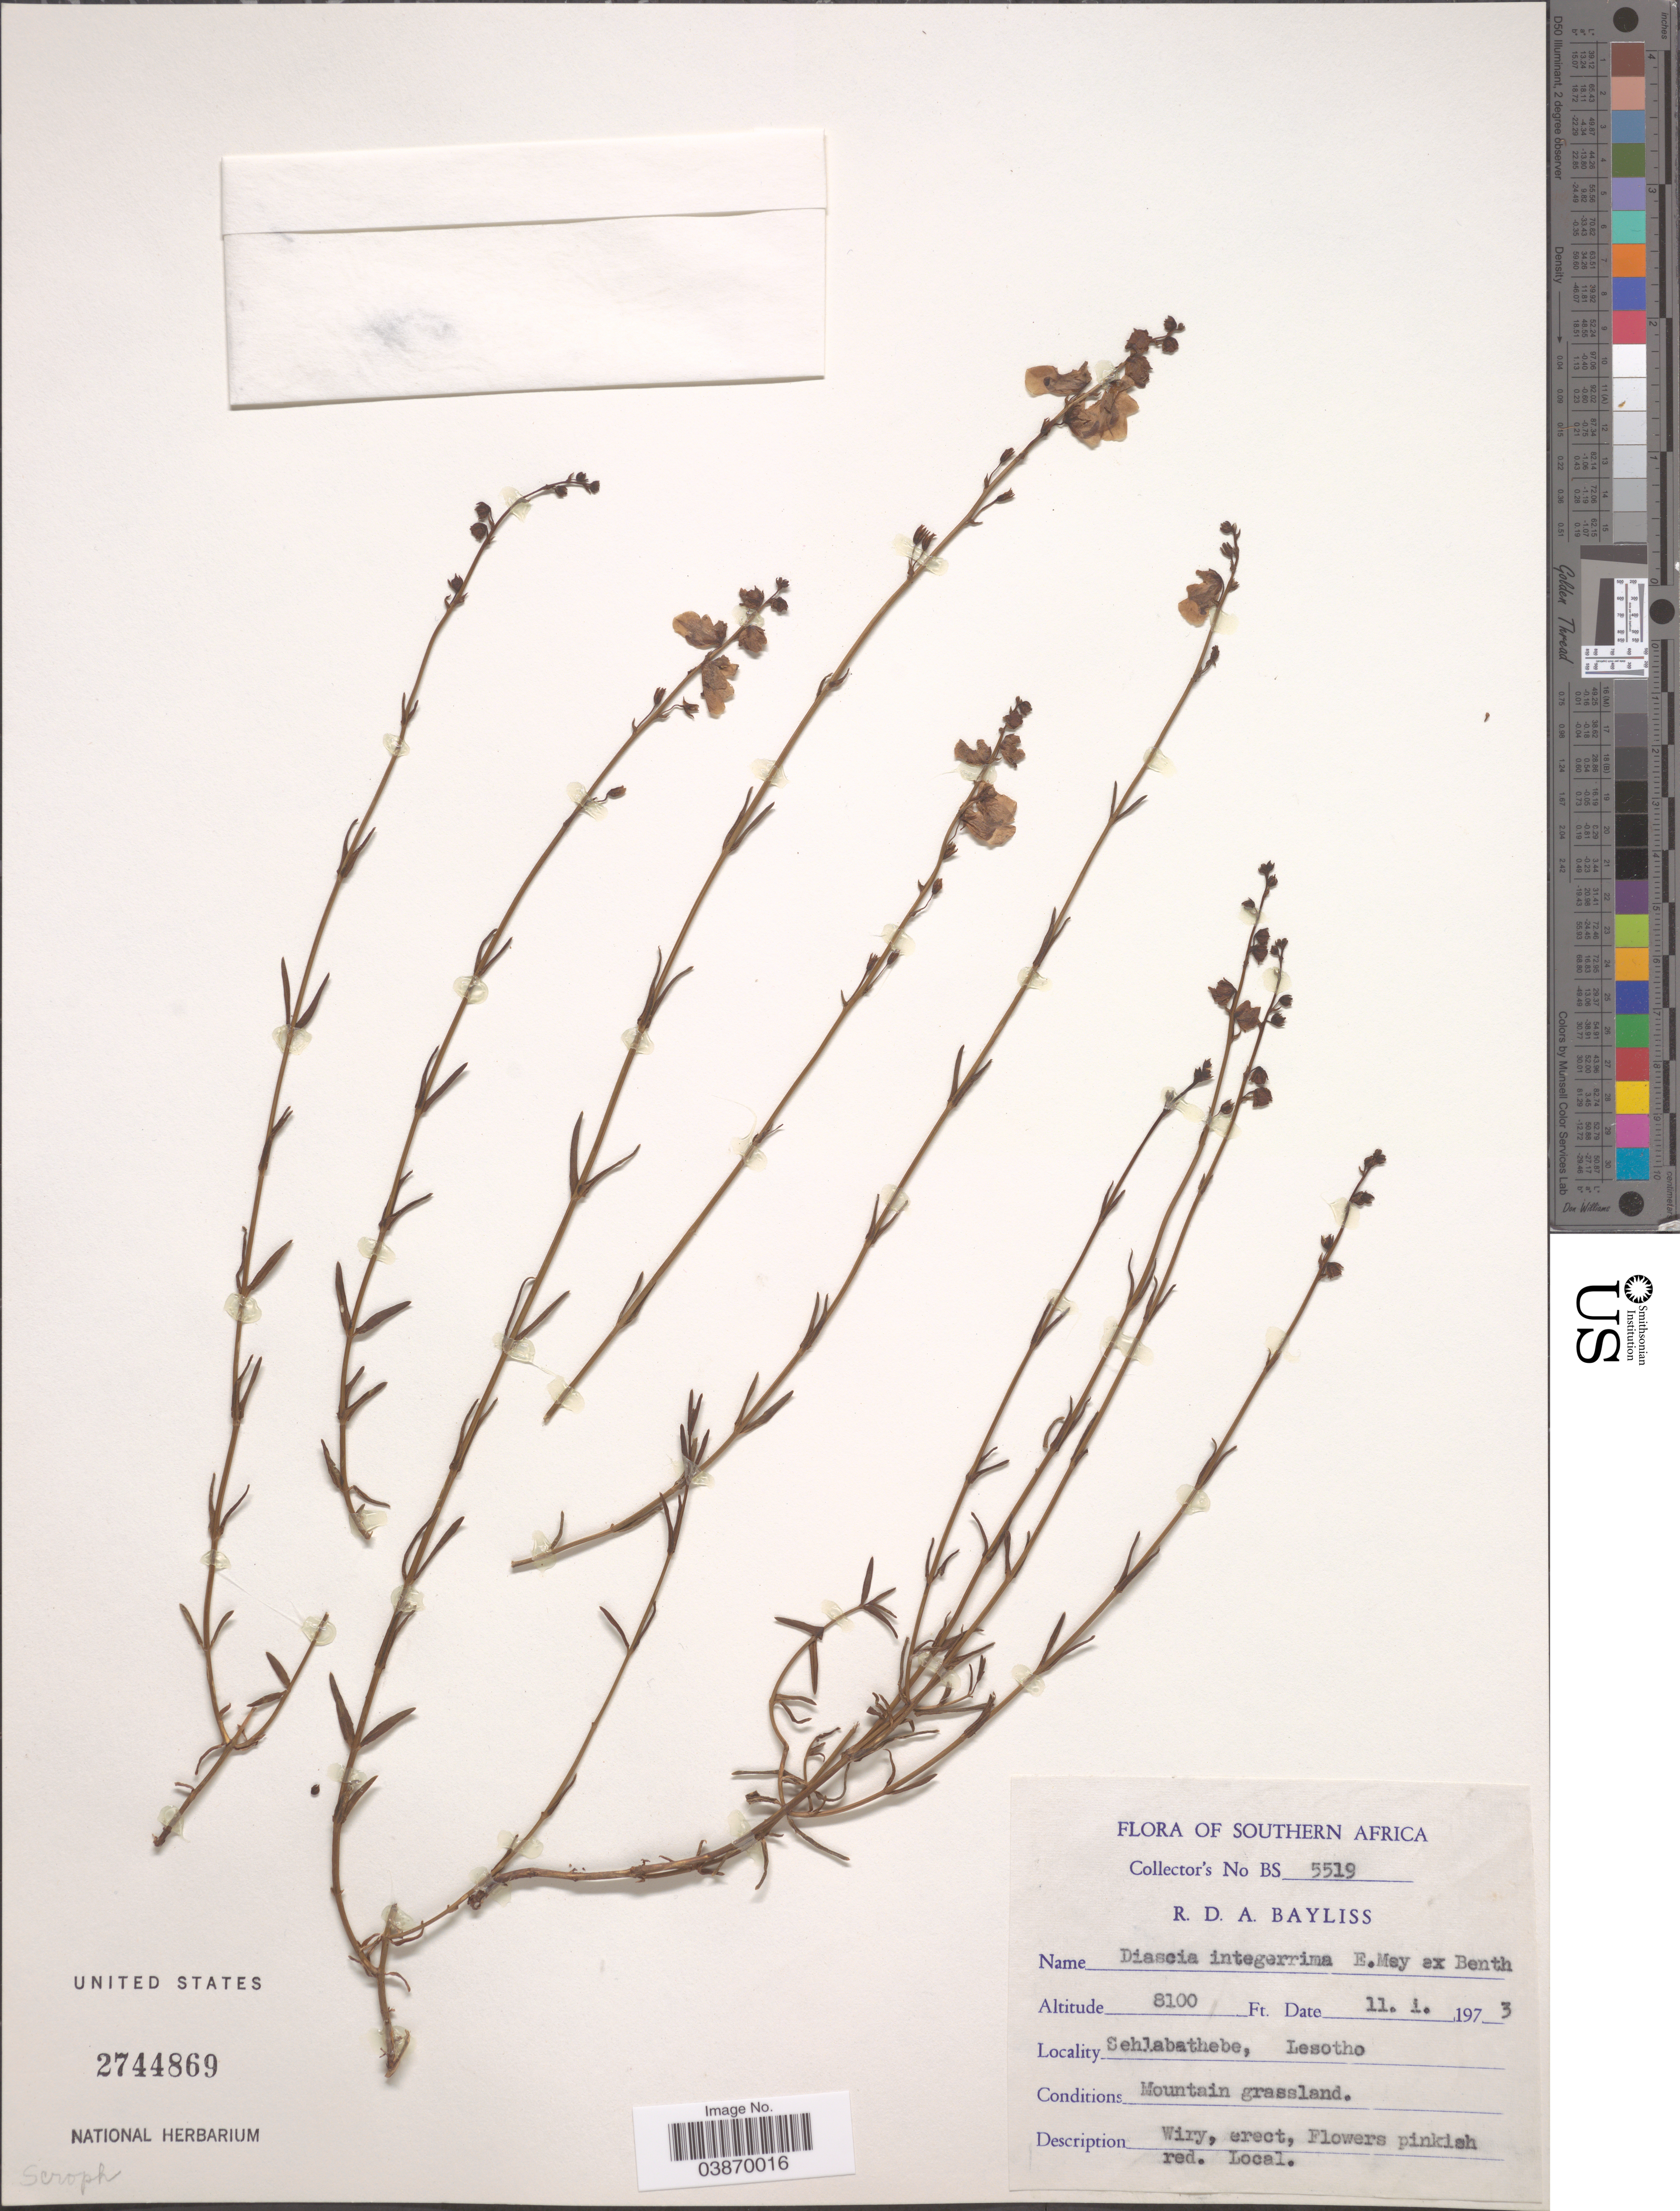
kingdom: Plantae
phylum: Tracheophyta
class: Magnoliopsida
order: Lamiales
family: Scrophulariaceae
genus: Diascia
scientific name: Diascia integerrima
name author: E. Mey. ex Benth.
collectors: R. Bayliss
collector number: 5519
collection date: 1973-01-11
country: Lesotho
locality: Southern Africa. Sehlabathebe, Lesotho.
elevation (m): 2469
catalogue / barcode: US 2744869